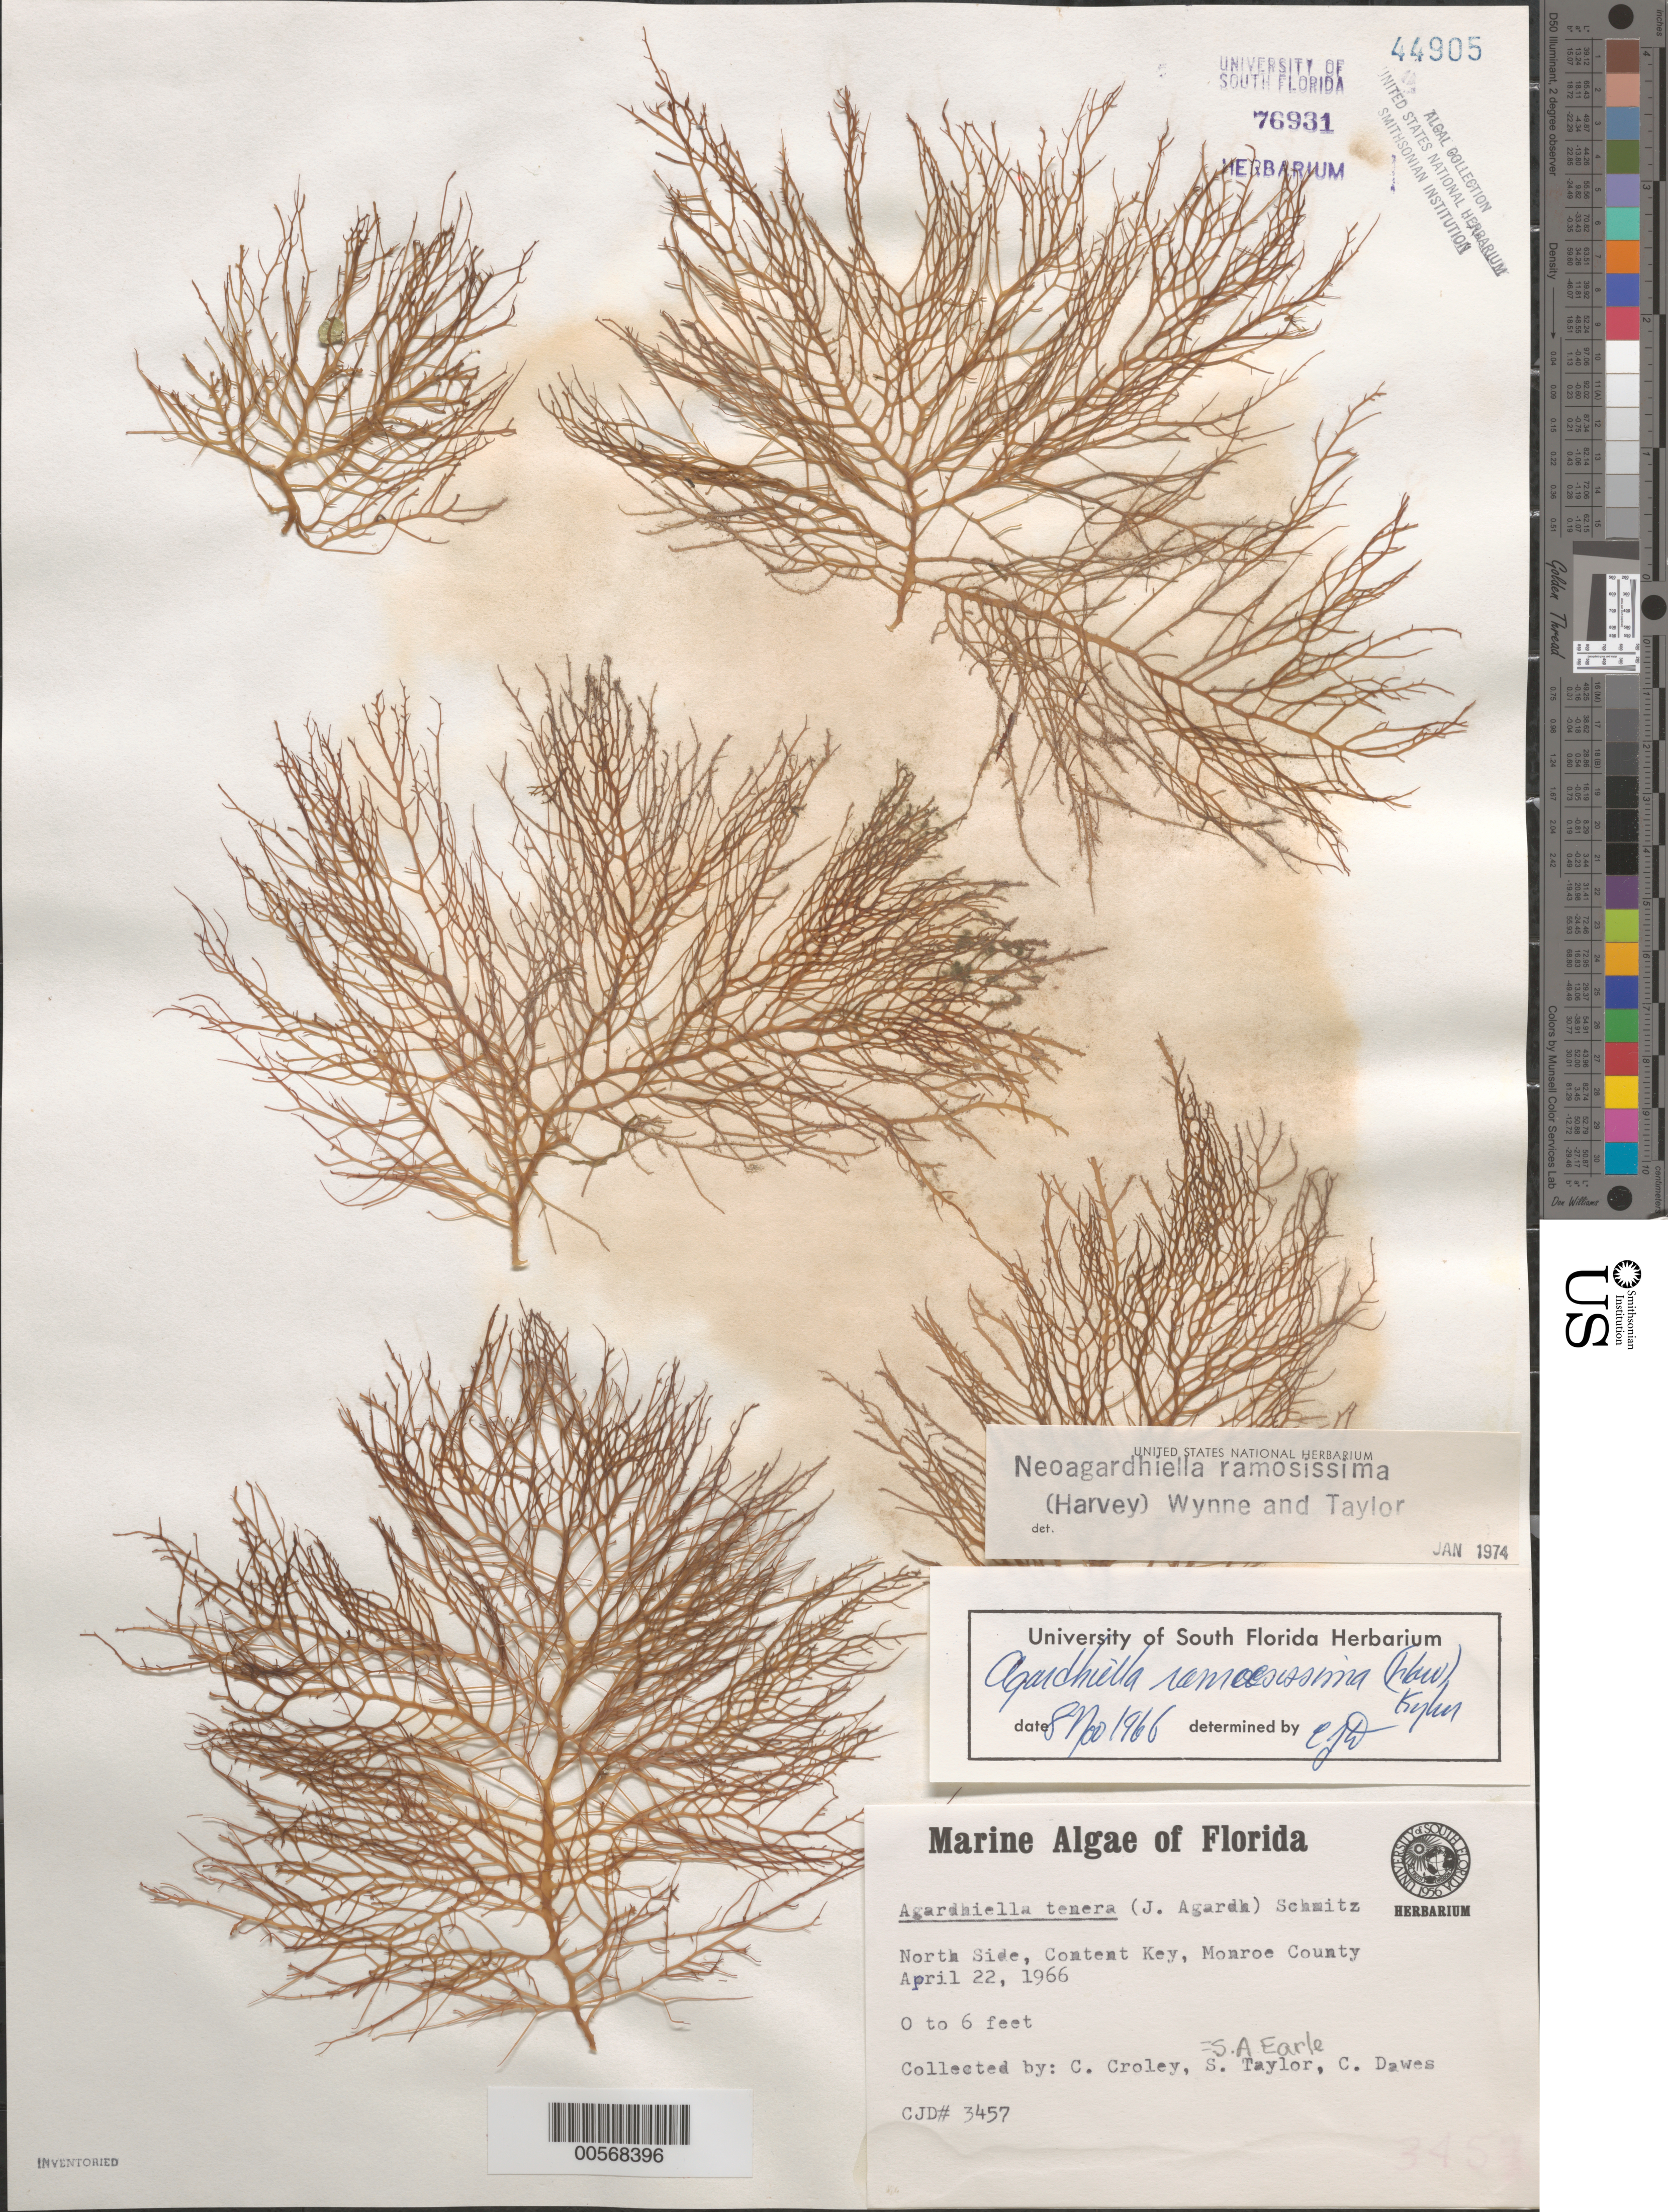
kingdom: Plantae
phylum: Rhodophyta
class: Florideophyceae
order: Gigartinales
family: Solieriaceae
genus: Agardhiella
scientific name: Agardhiella ramosissima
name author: (Harv.) Kylin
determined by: Algae name updating Project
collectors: F. C. Croley, S. A. Earle & C. Dawes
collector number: Cjd 3457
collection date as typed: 22 Apr 1966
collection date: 1966-04-22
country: United States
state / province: Florida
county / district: Monroe County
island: Content Keys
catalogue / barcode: US 44905